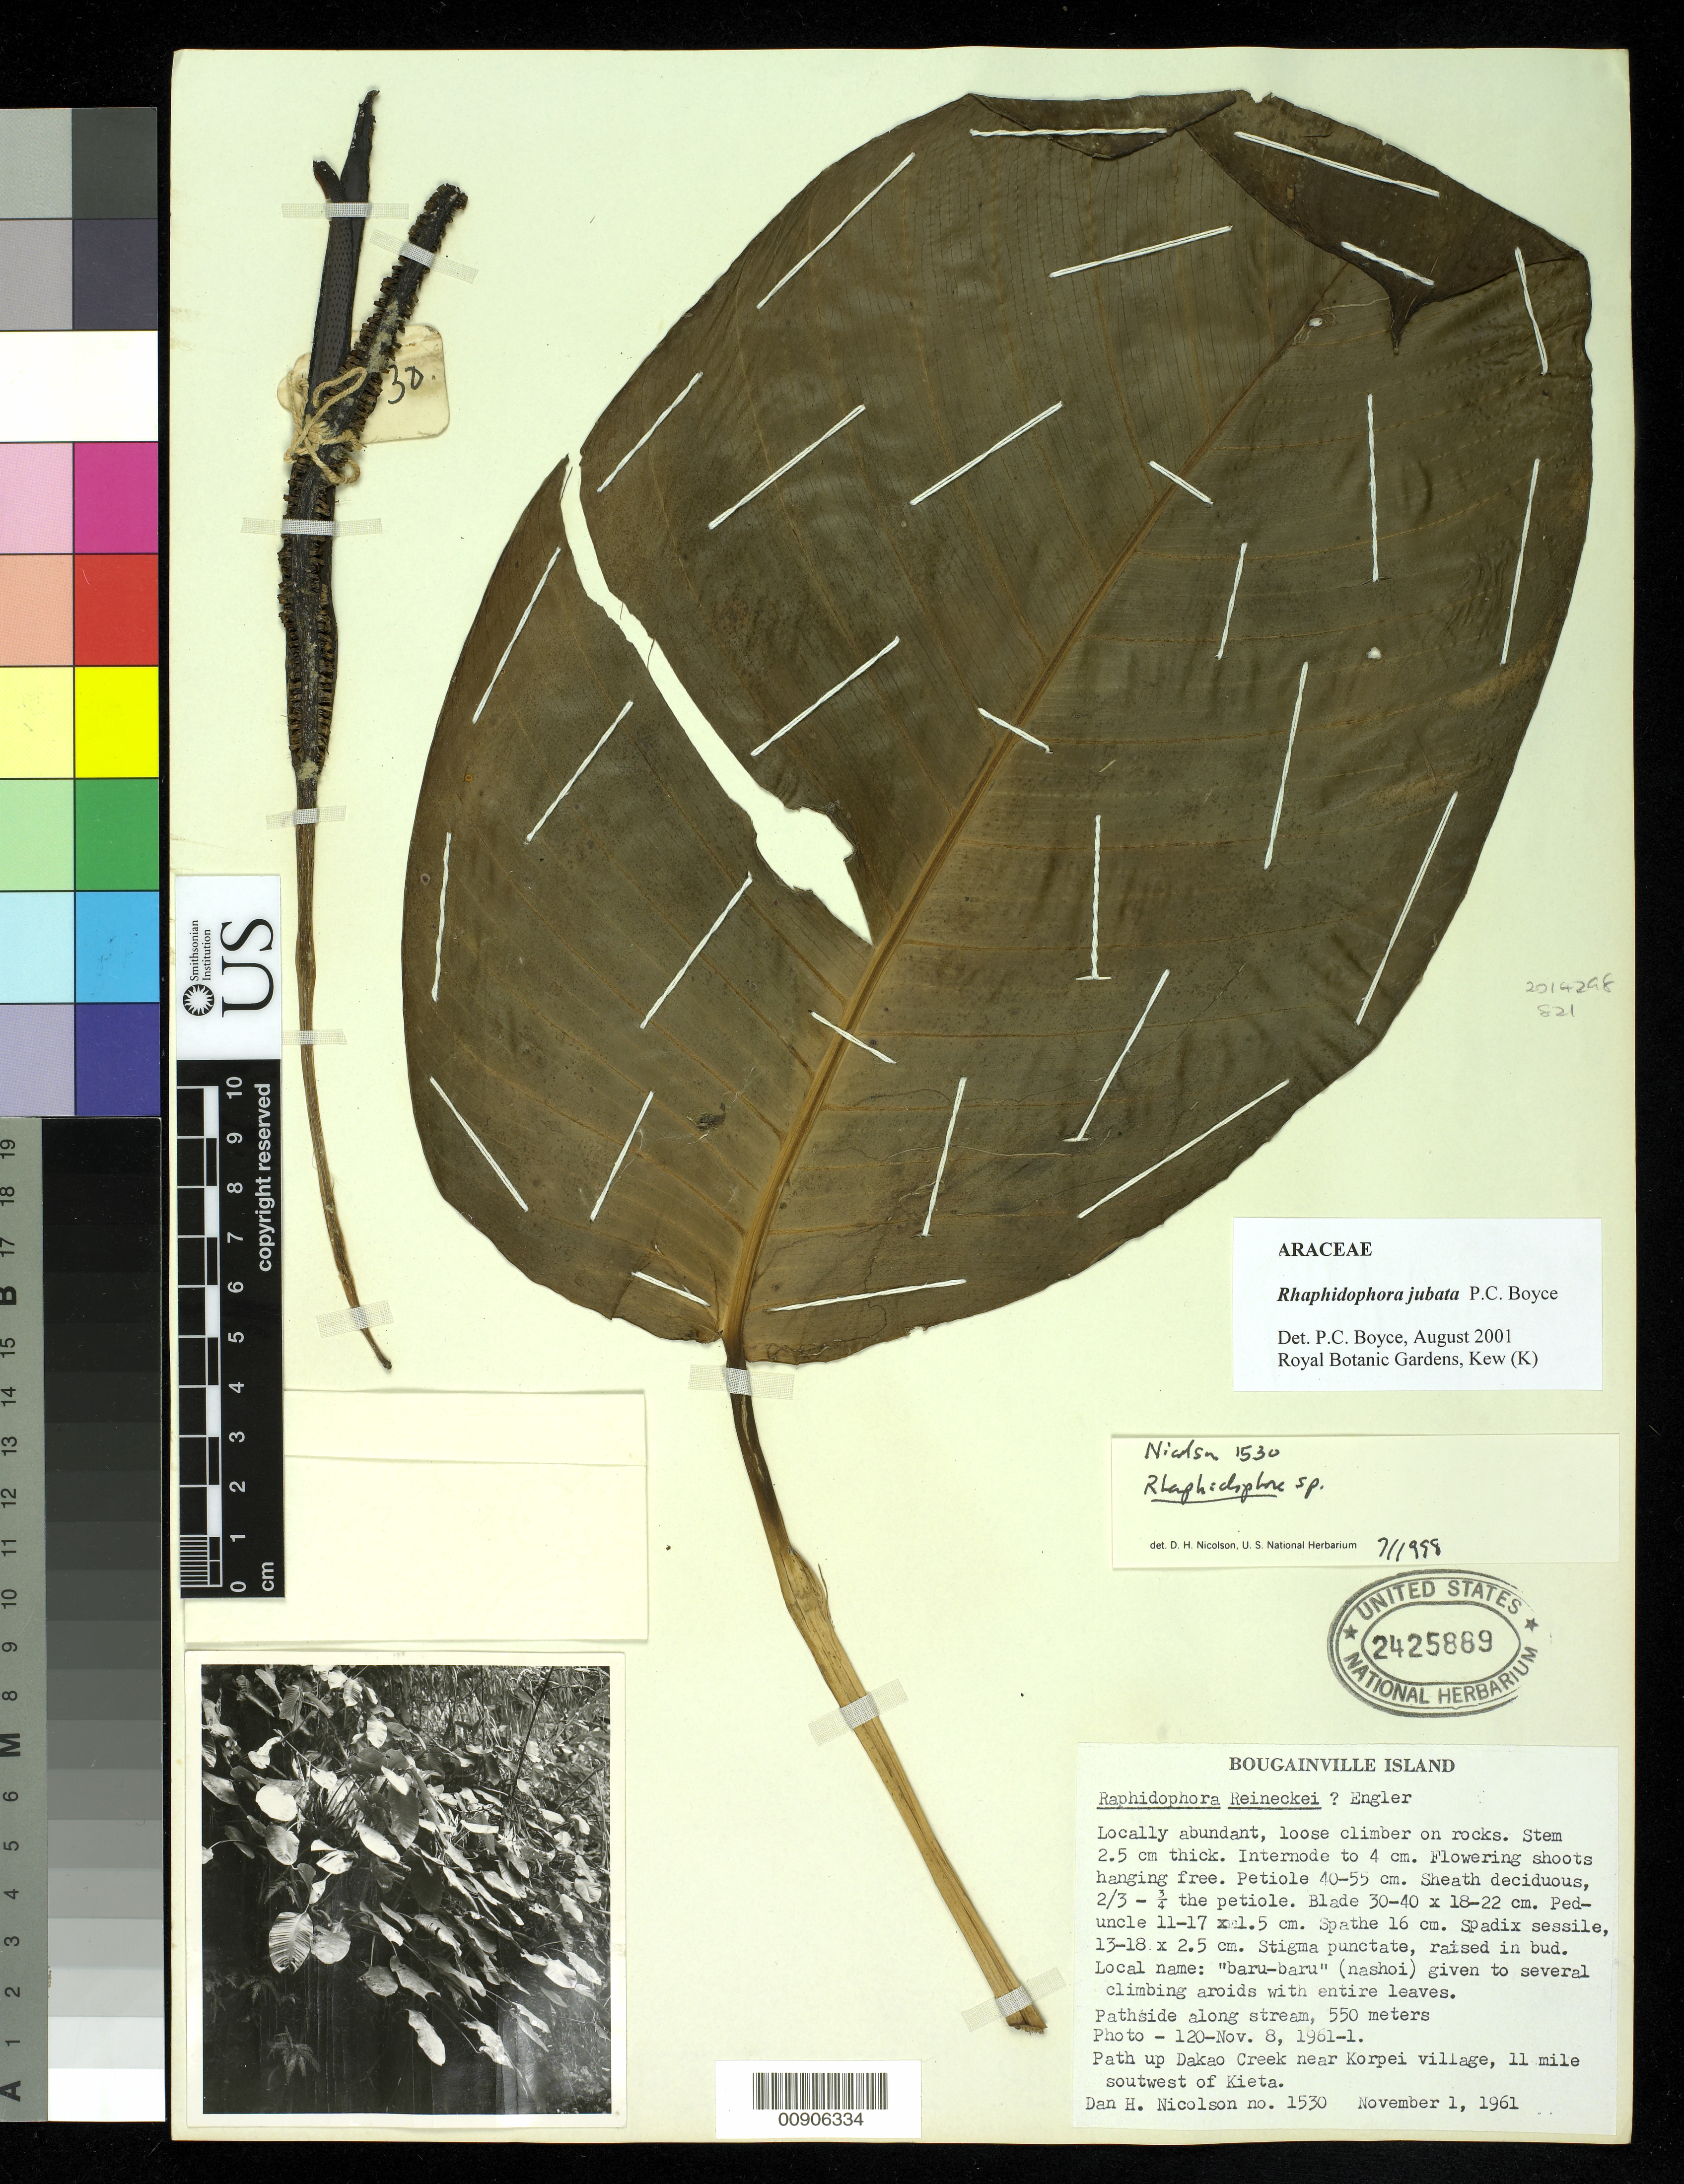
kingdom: Plantae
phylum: Tracheophyta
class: Liliopsida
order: Alismatales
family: Araceae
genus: Rhaphidophora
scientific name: Rhaphidophora jubata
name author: P.C. Boyce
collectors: D. H. Nicolson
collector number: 1530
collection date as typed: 01 Nov 1961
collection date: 1961-11-01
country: Papua New Guinea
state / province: Bougainville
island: Bougainville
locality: Path up Dako Creek near Korpei village, 11 miles SW of Kieta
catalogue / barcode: US 2425889